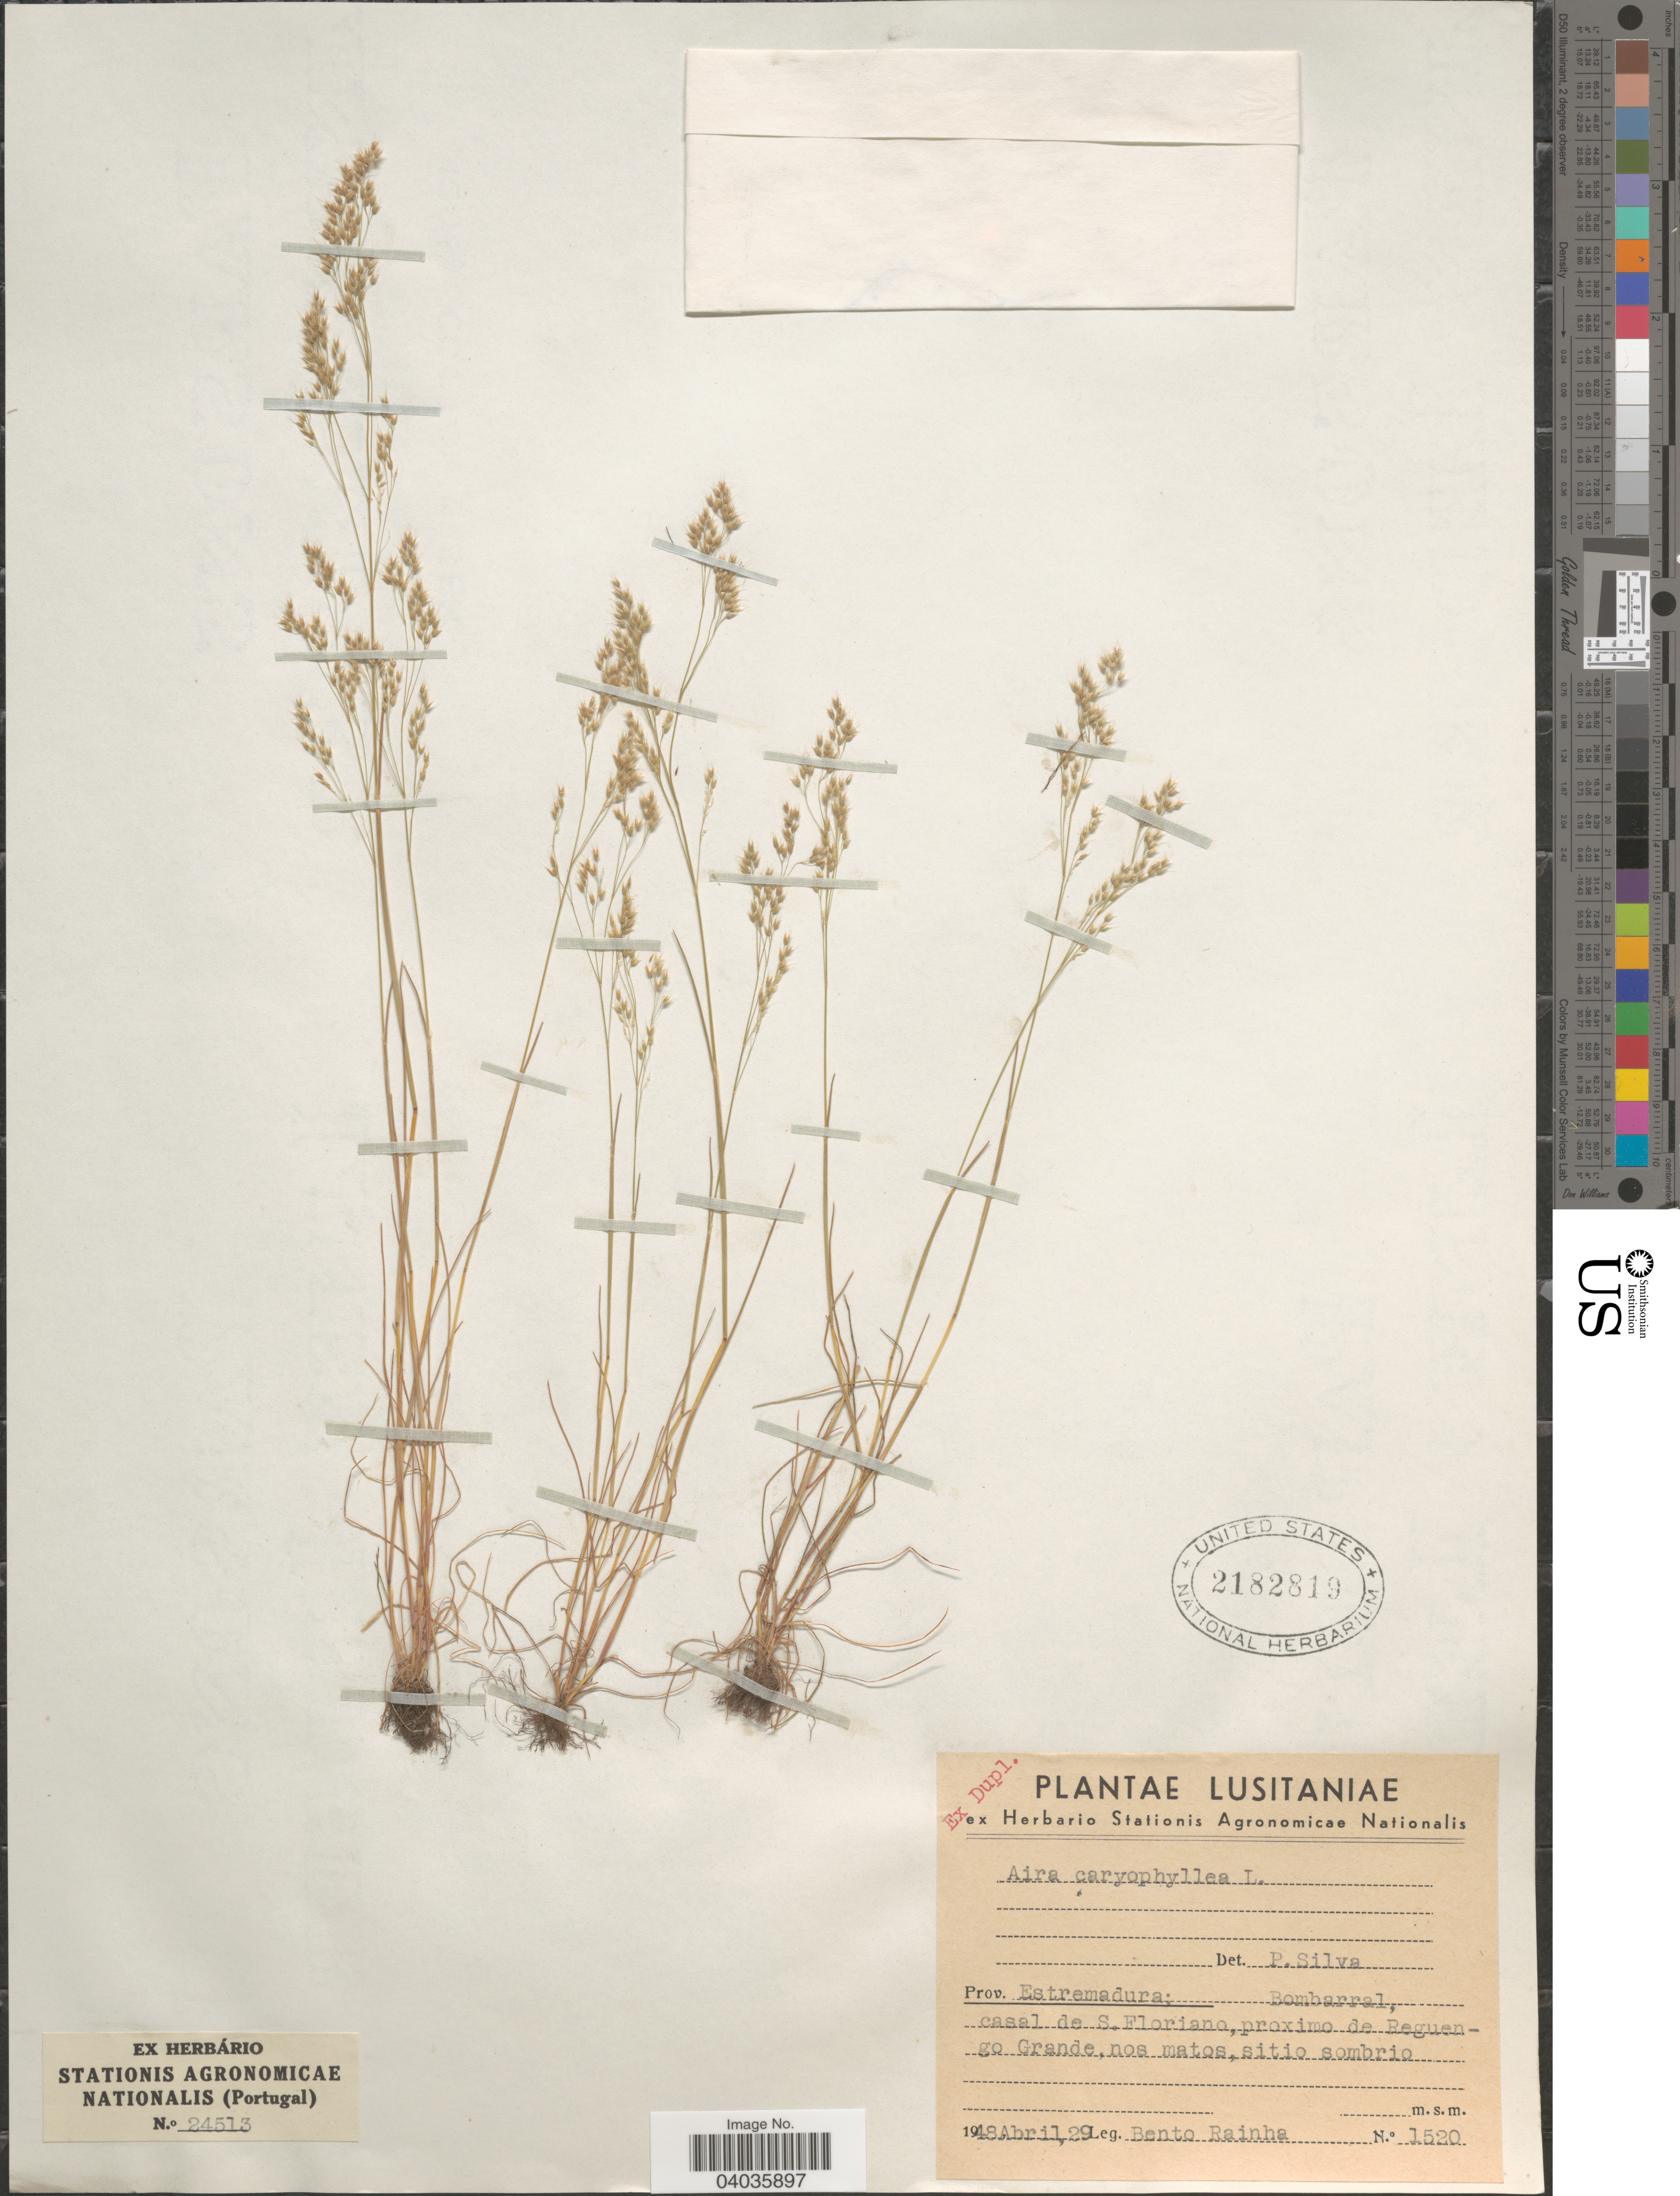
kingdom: Plantae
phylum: Tracheophyta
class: Liliopsida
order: Poales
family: Poaceae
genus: Aira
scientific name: Aira caryophyllea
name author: L.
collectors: B. Rainha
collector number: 1520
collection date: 1948-04-29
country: Portugal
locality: Lusitaniae. Prov. Estremadura; Bombarral, casal de S. Floriano, proximo de Beguengo Grande, nos matos, sitio sombrio.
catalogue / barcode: US 2182819